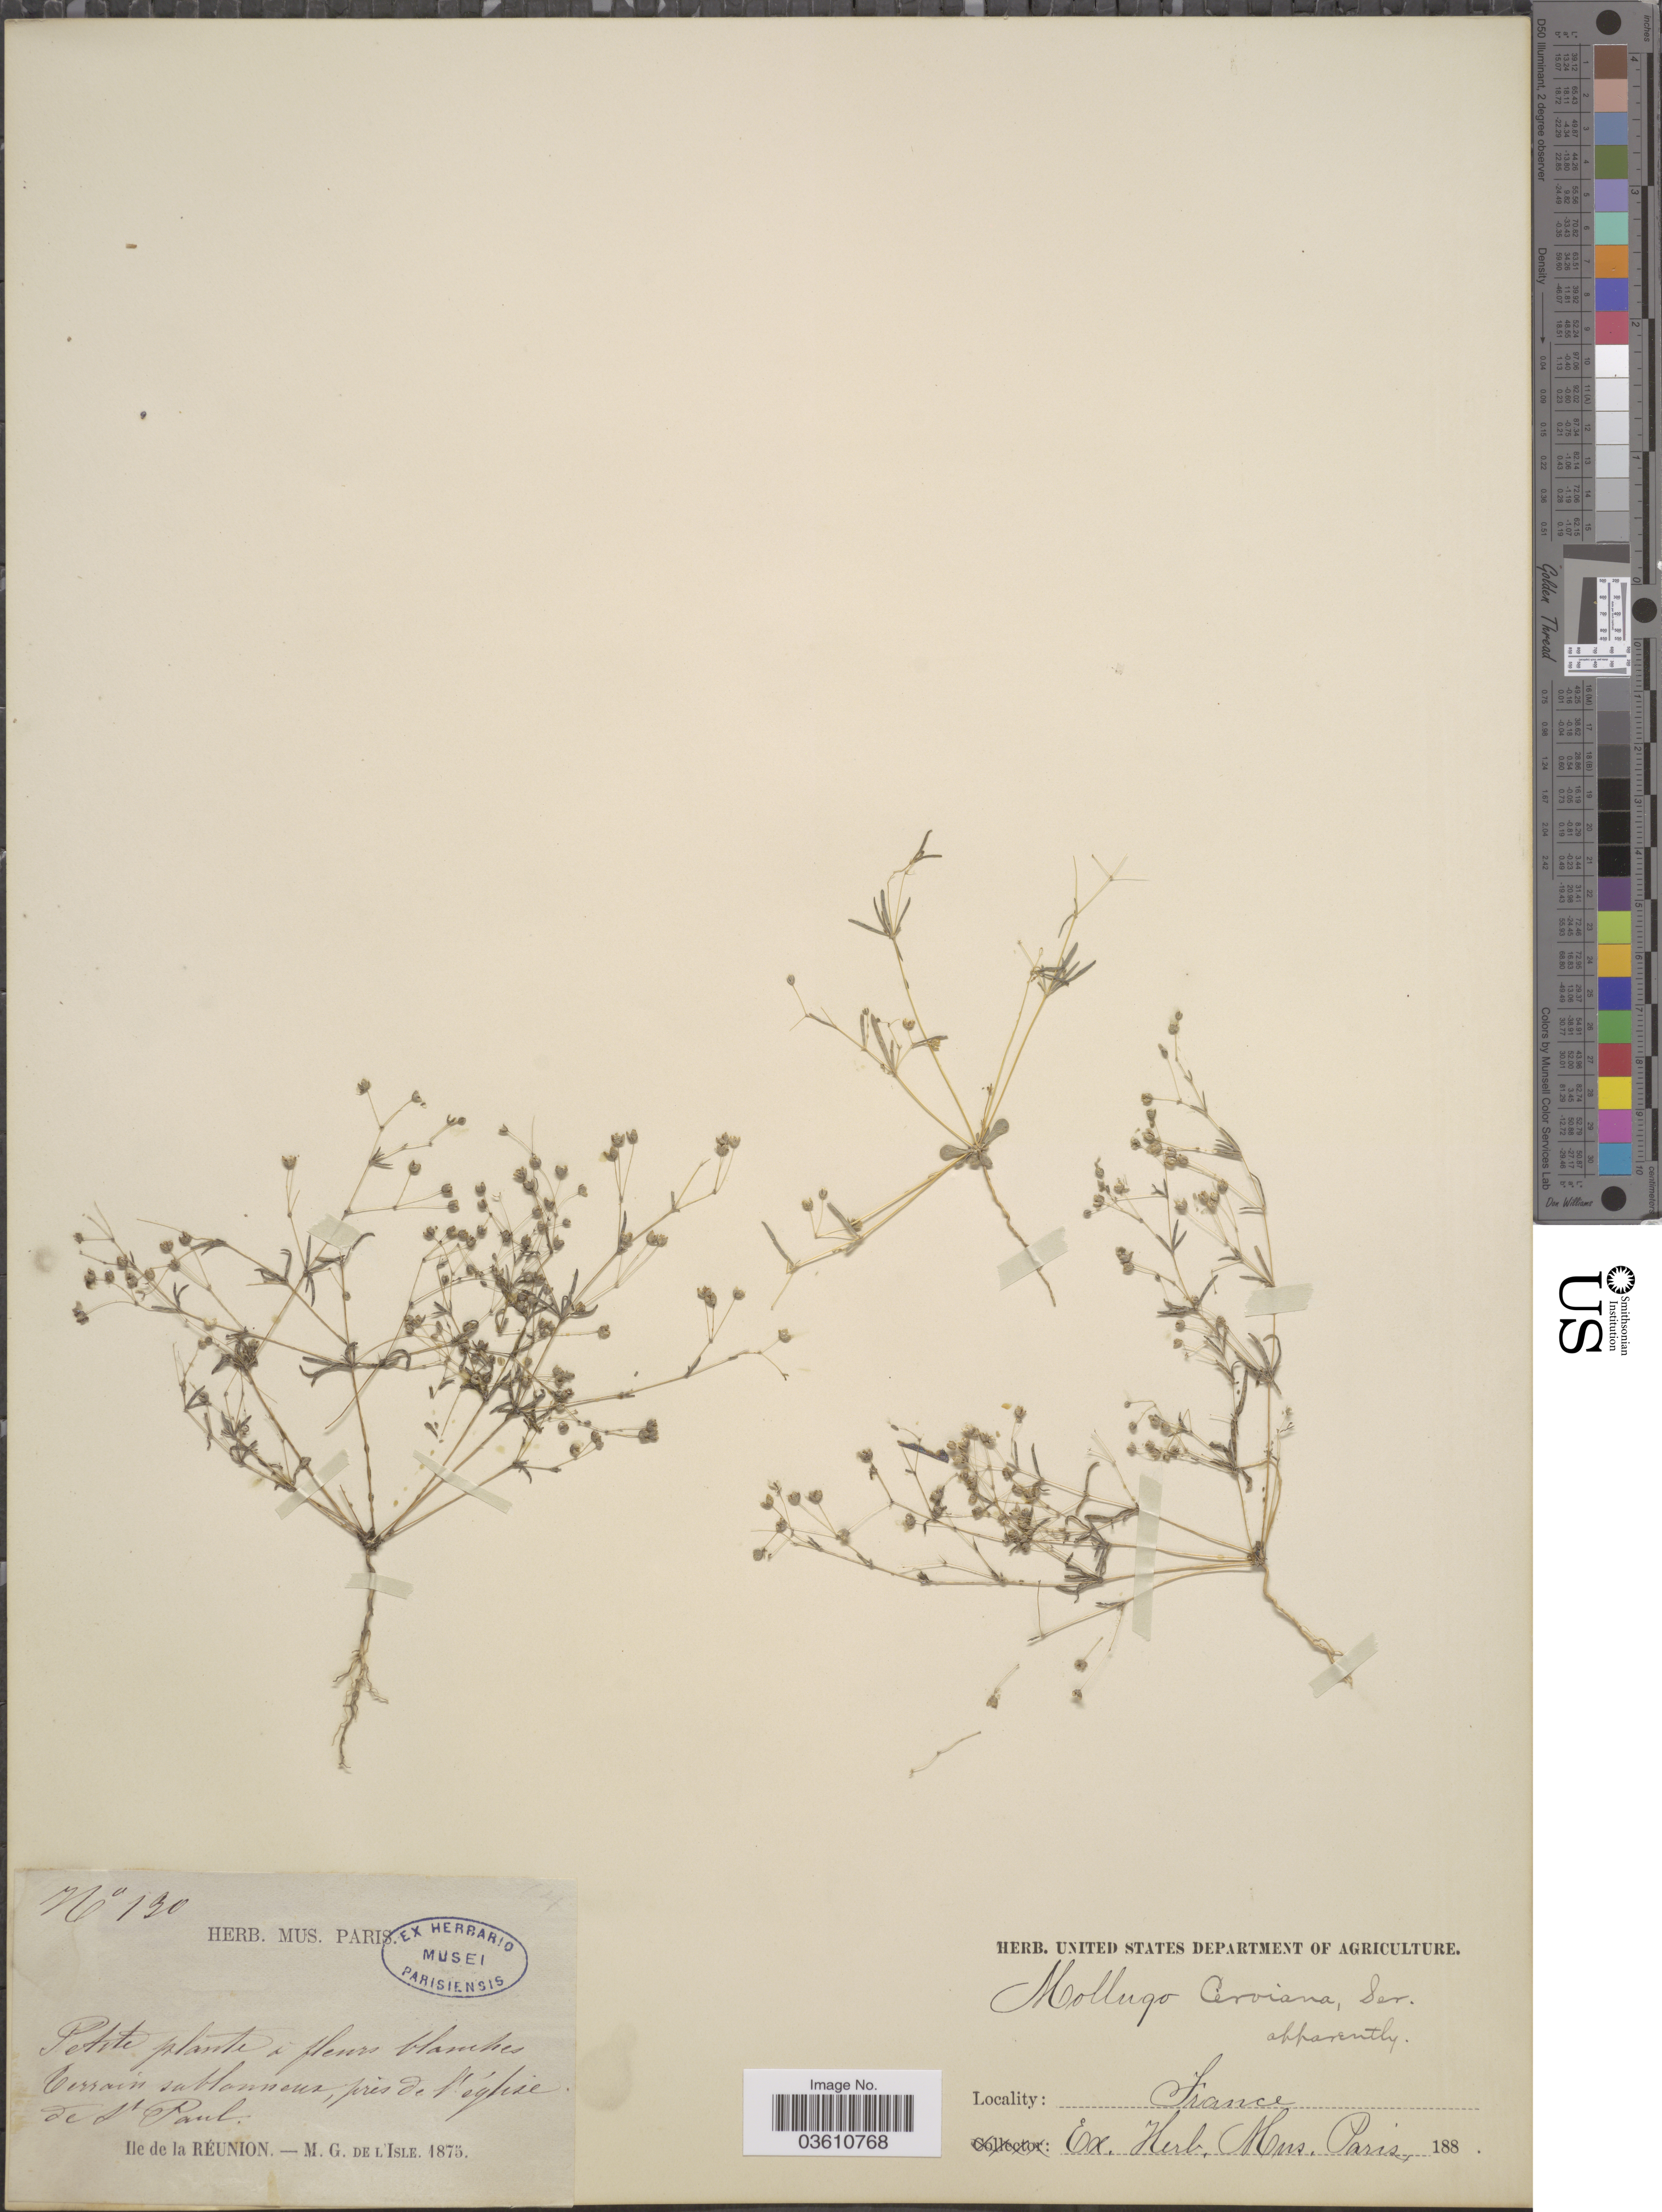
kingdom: Plantae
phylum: Tracheophyta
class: Magnoliopsida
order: Caryophyllales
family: Molluginaceae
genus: Hypertelis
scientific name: Hypertelis umbellata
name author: (Forssk.) Thulin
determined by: Strong, Mark T., (BOT), Smithsonian Institution - National Museum of Natural History (UNITED STATES)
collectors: M. L'Isle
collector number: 130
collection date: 1875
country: France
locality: Prés de l'eglise de l'Paul.